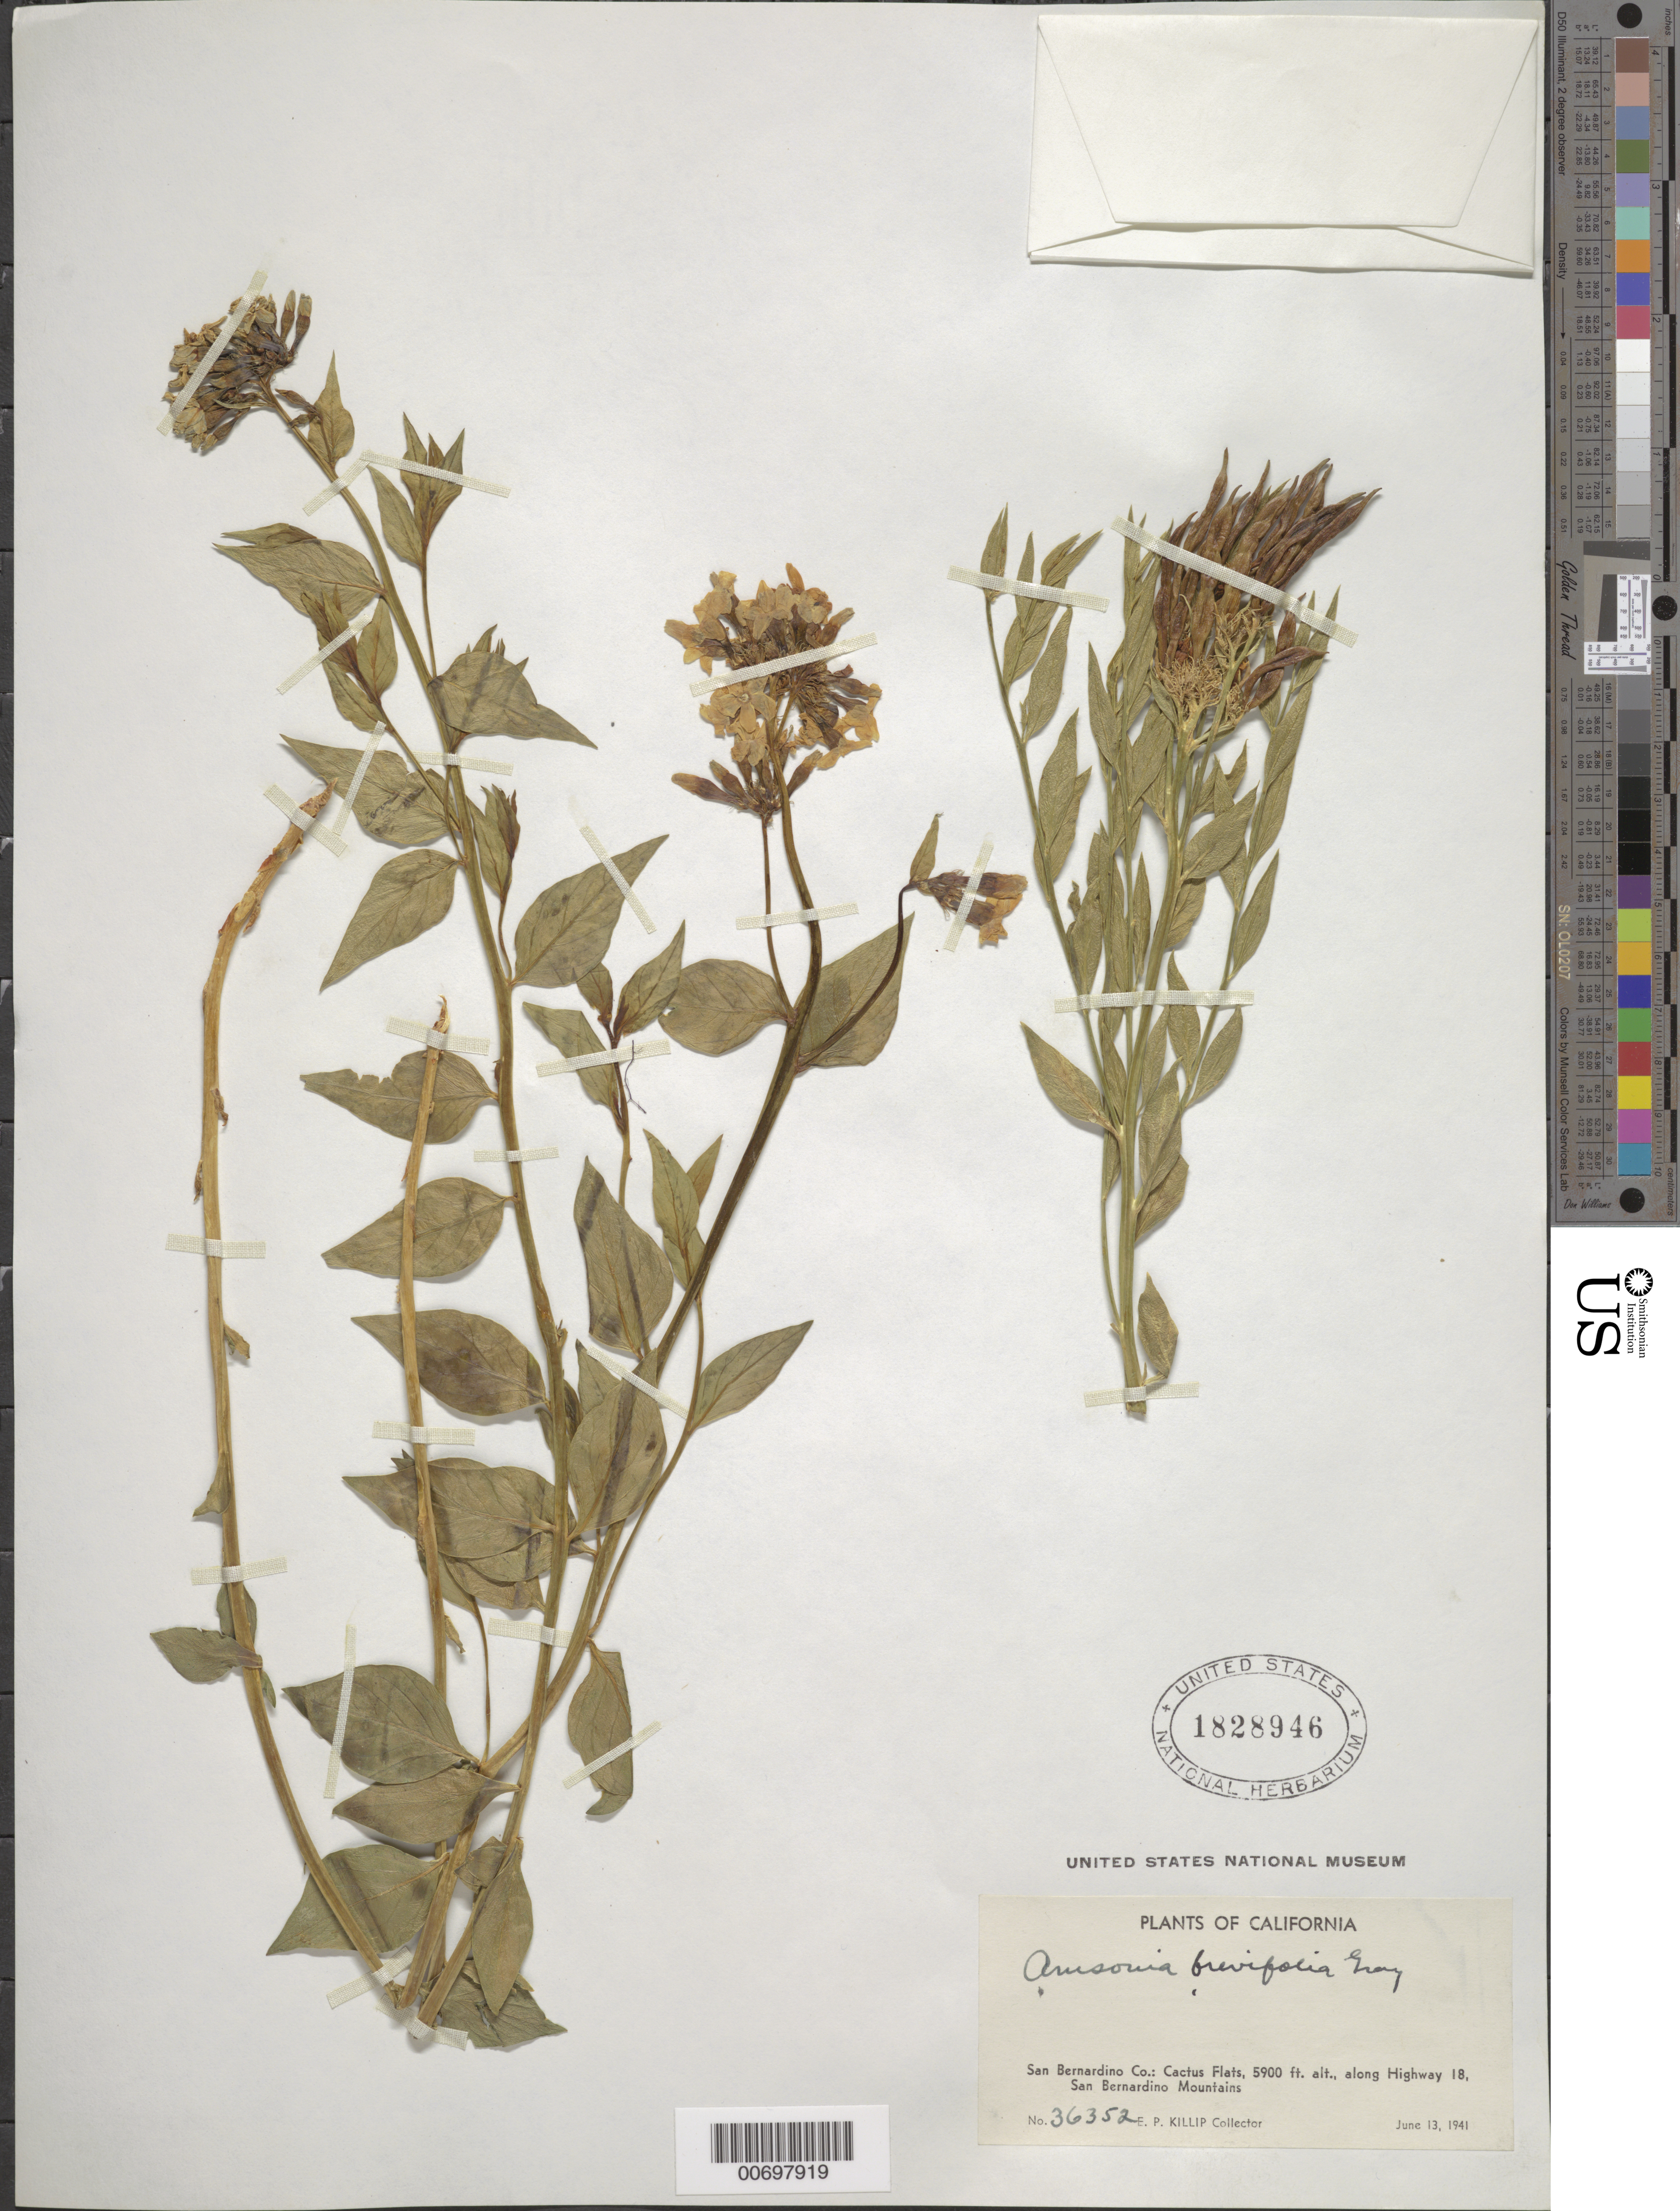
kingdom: Plantae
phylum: Tracheophyta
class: Magnoliopsida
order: Gentianales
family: Apocynaceae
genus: Amsonia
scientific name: Amsonia brevifolia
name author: A. Gray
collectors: E. P. Killip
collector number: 36352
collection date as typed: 13 Jun 1941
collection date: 1941-06-13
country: United States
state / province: California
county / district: San Bernardino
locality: Cactus Flats, along Highway 18, San Bernardino Mts.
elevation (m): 1798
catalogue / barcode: US 1828946